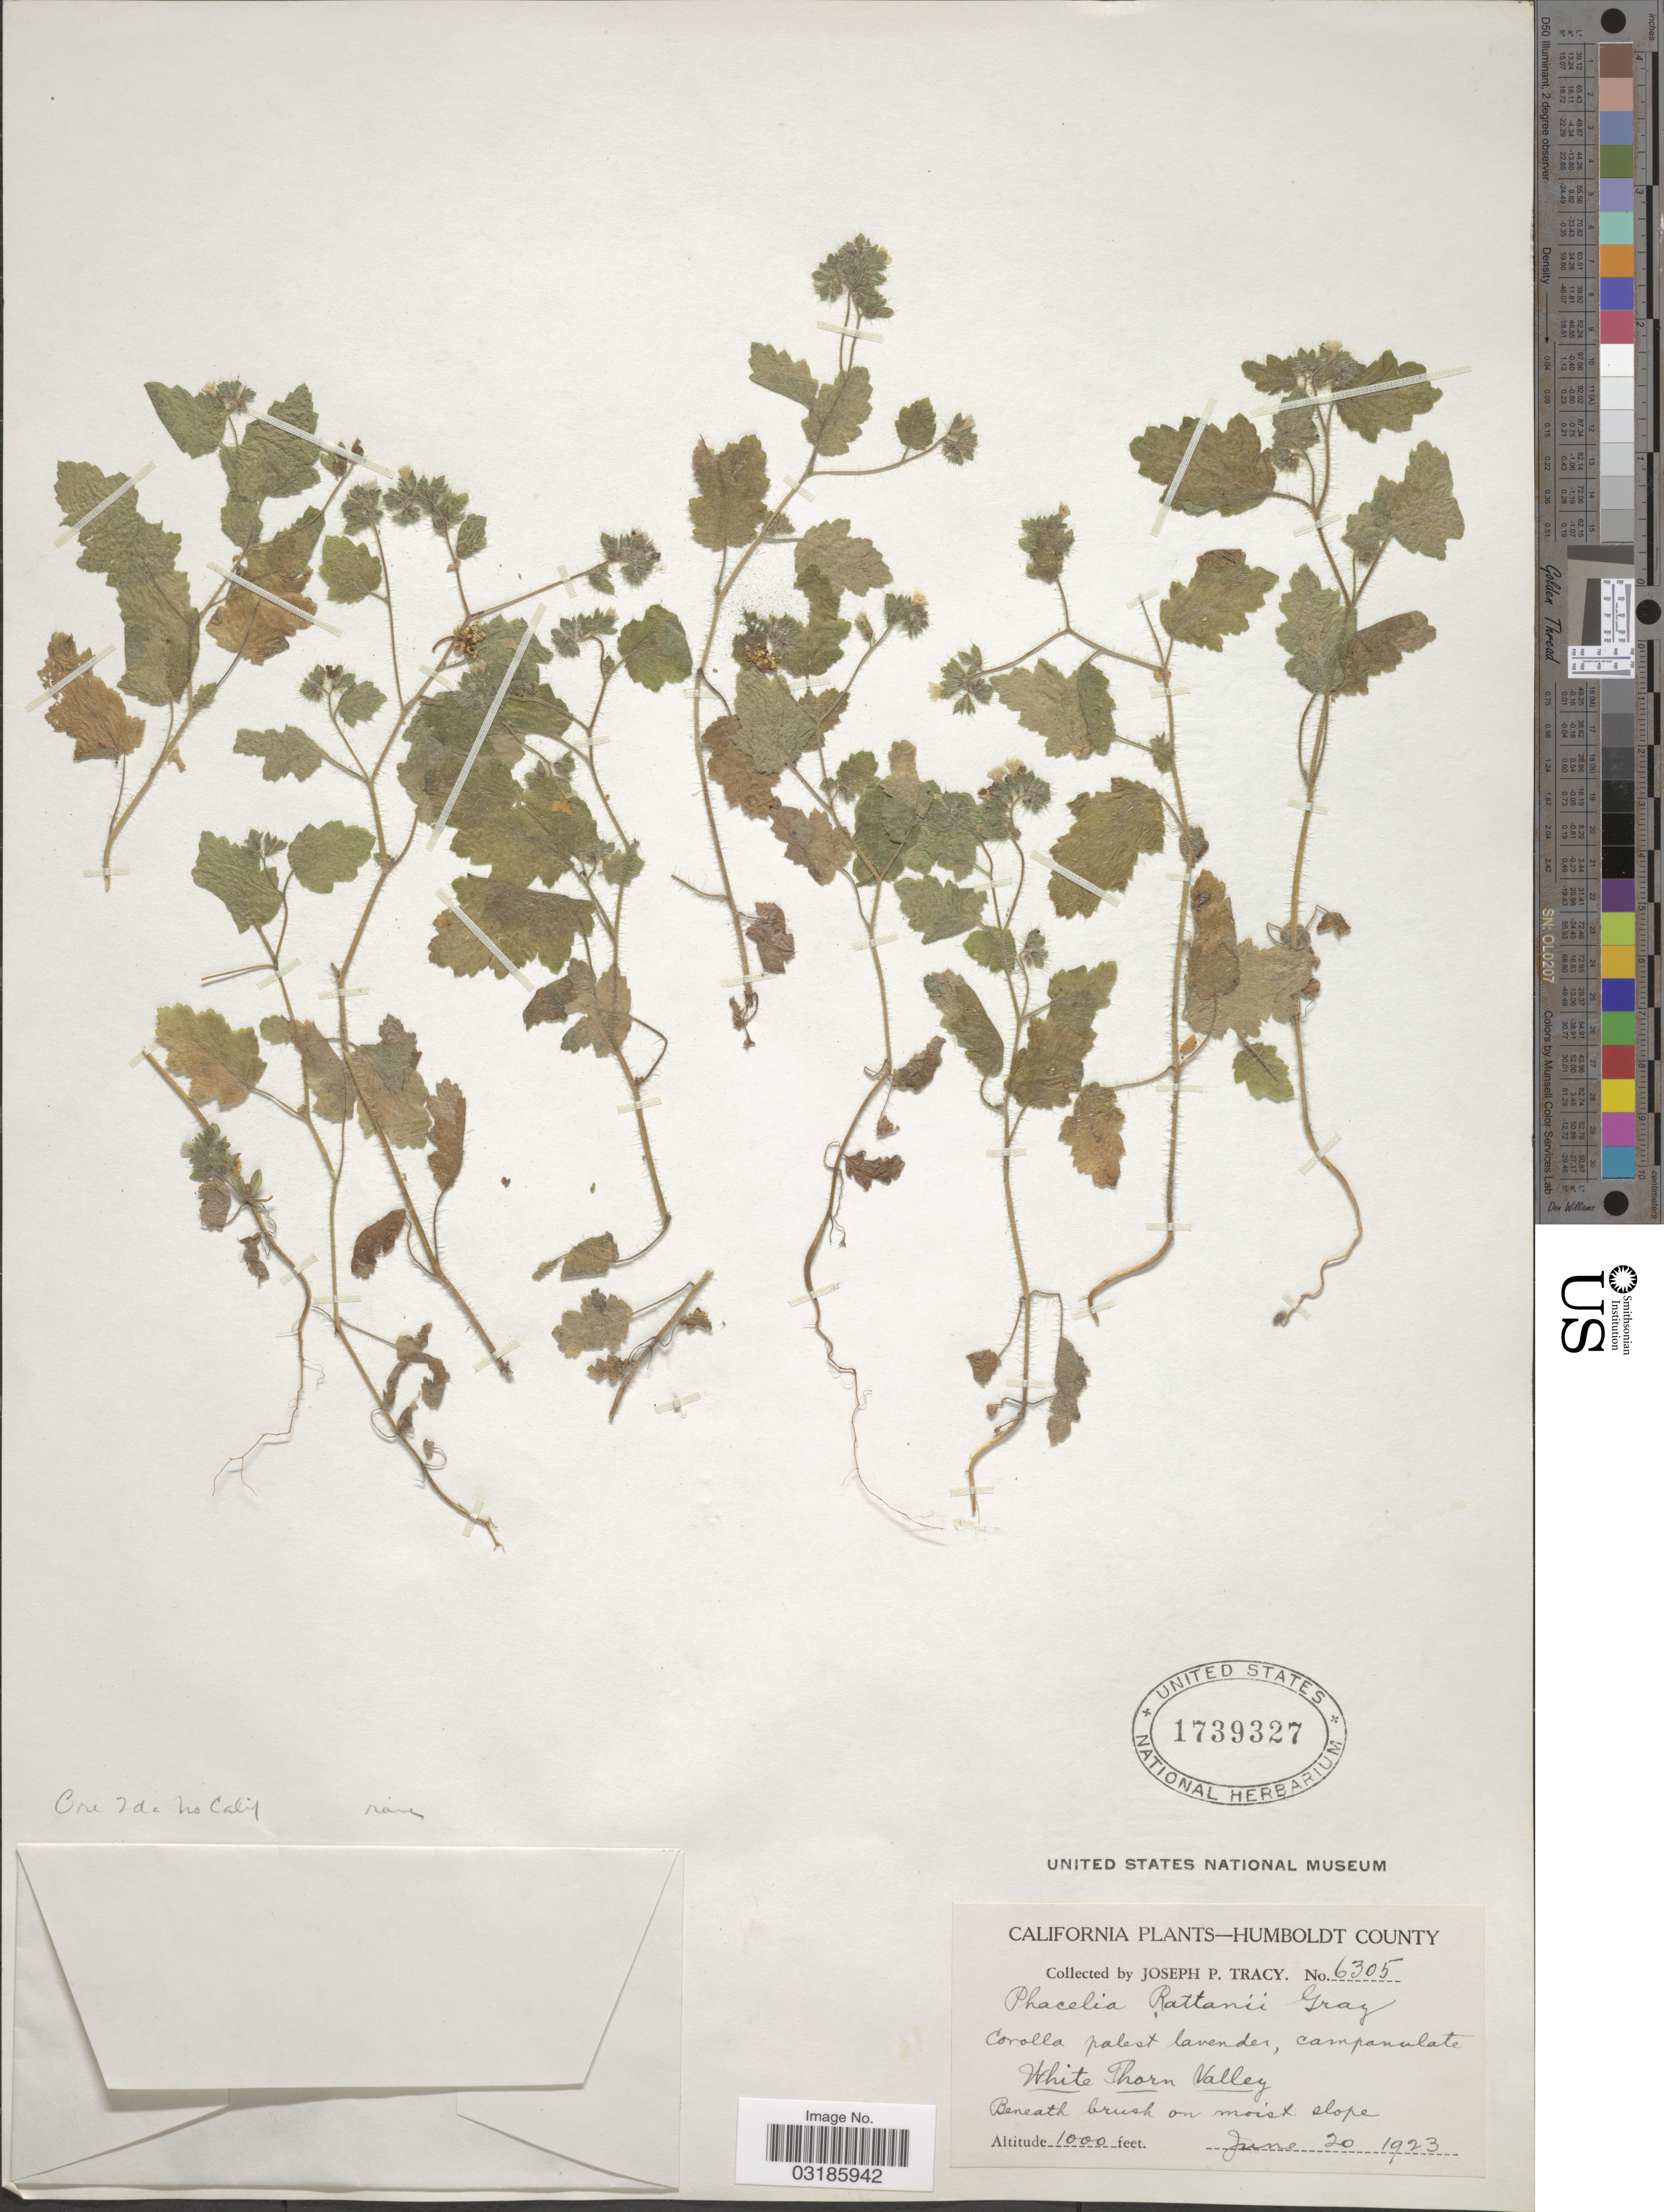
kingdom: Plantae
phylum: Tracheophyta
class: Magnoliopsida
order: Boraginales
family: Hydrophyllaceae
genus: Phacelia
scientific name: Phacelia rattanii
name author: A. Gray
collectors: J. Tracy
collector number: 6305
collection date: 1923-06-20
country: United States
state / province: California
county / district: Humboldt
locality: Humboldt County. White Thorn Valley. Beneath brush on moist slope.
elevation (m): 305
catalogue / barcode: US 1739327